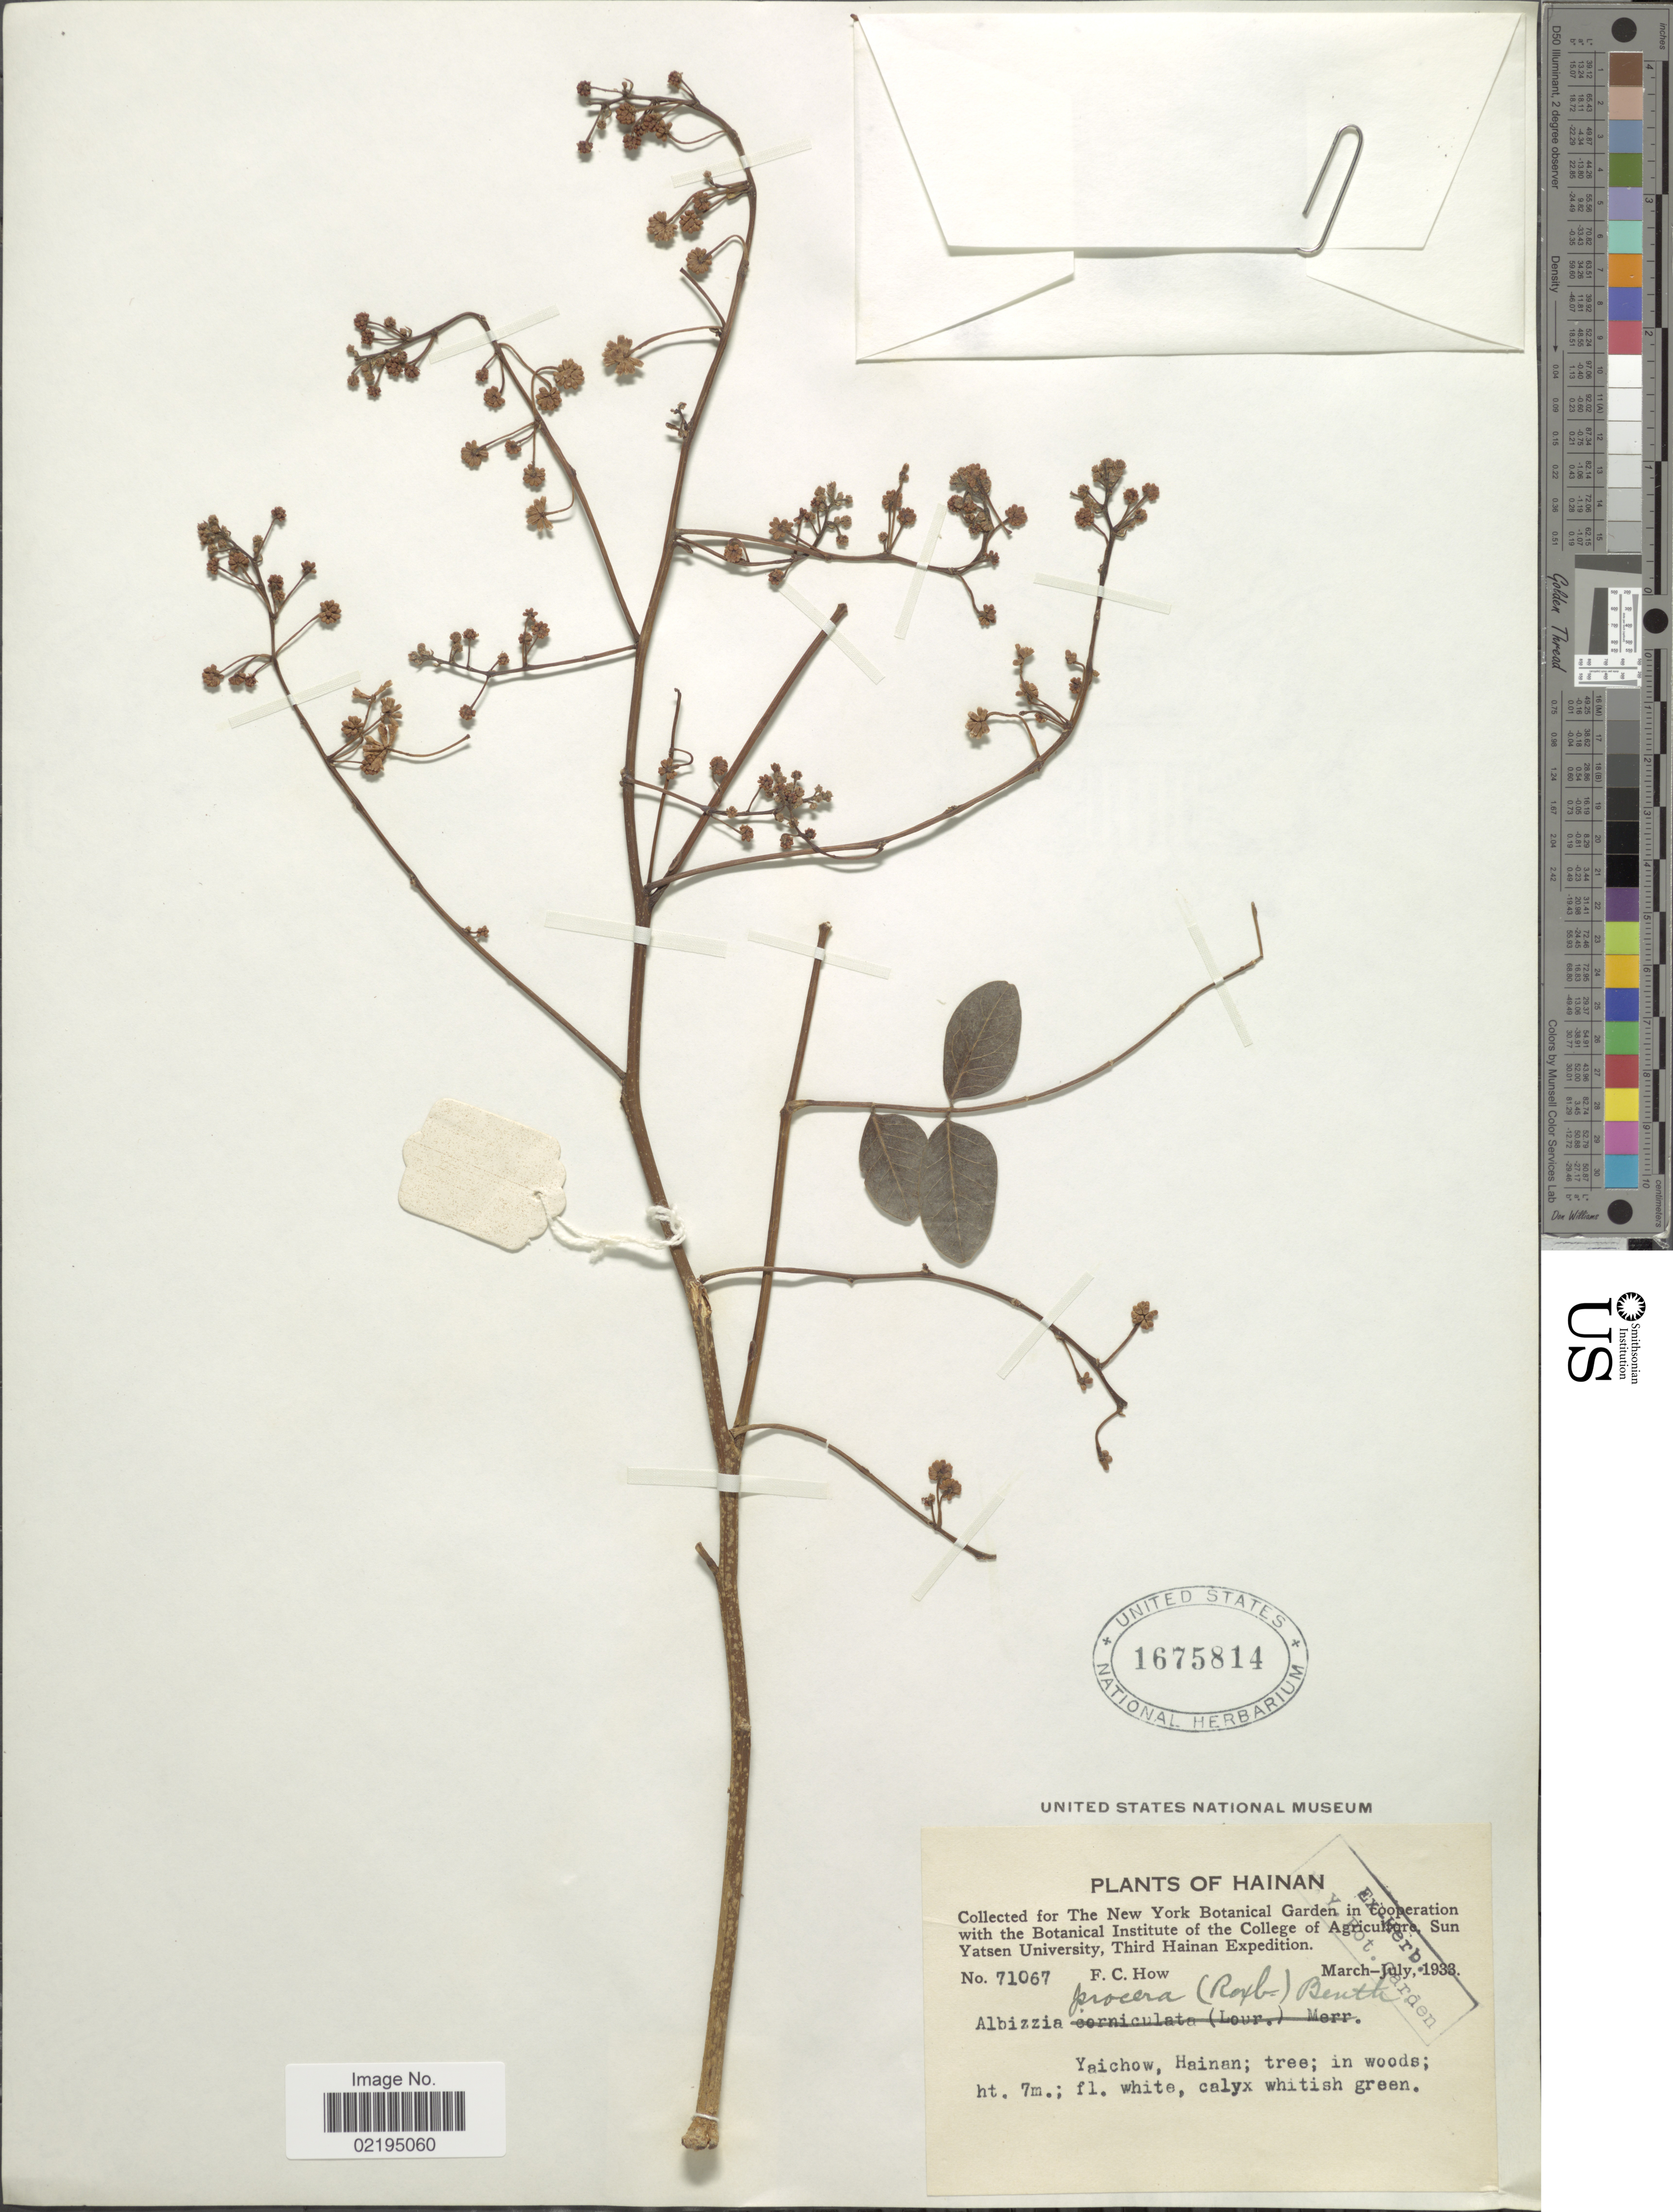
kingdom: Plantae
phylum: Tracheophyta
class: Magnoliopsida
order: Fabales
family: Fabaceae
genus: Albizia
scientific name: Albizia procera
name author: (Roxb.) Benth.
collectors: F. C. How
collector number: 71067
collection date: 1933-03/1933-07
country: China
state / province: Hainan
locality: Yaichow.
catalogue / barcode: US 1675814